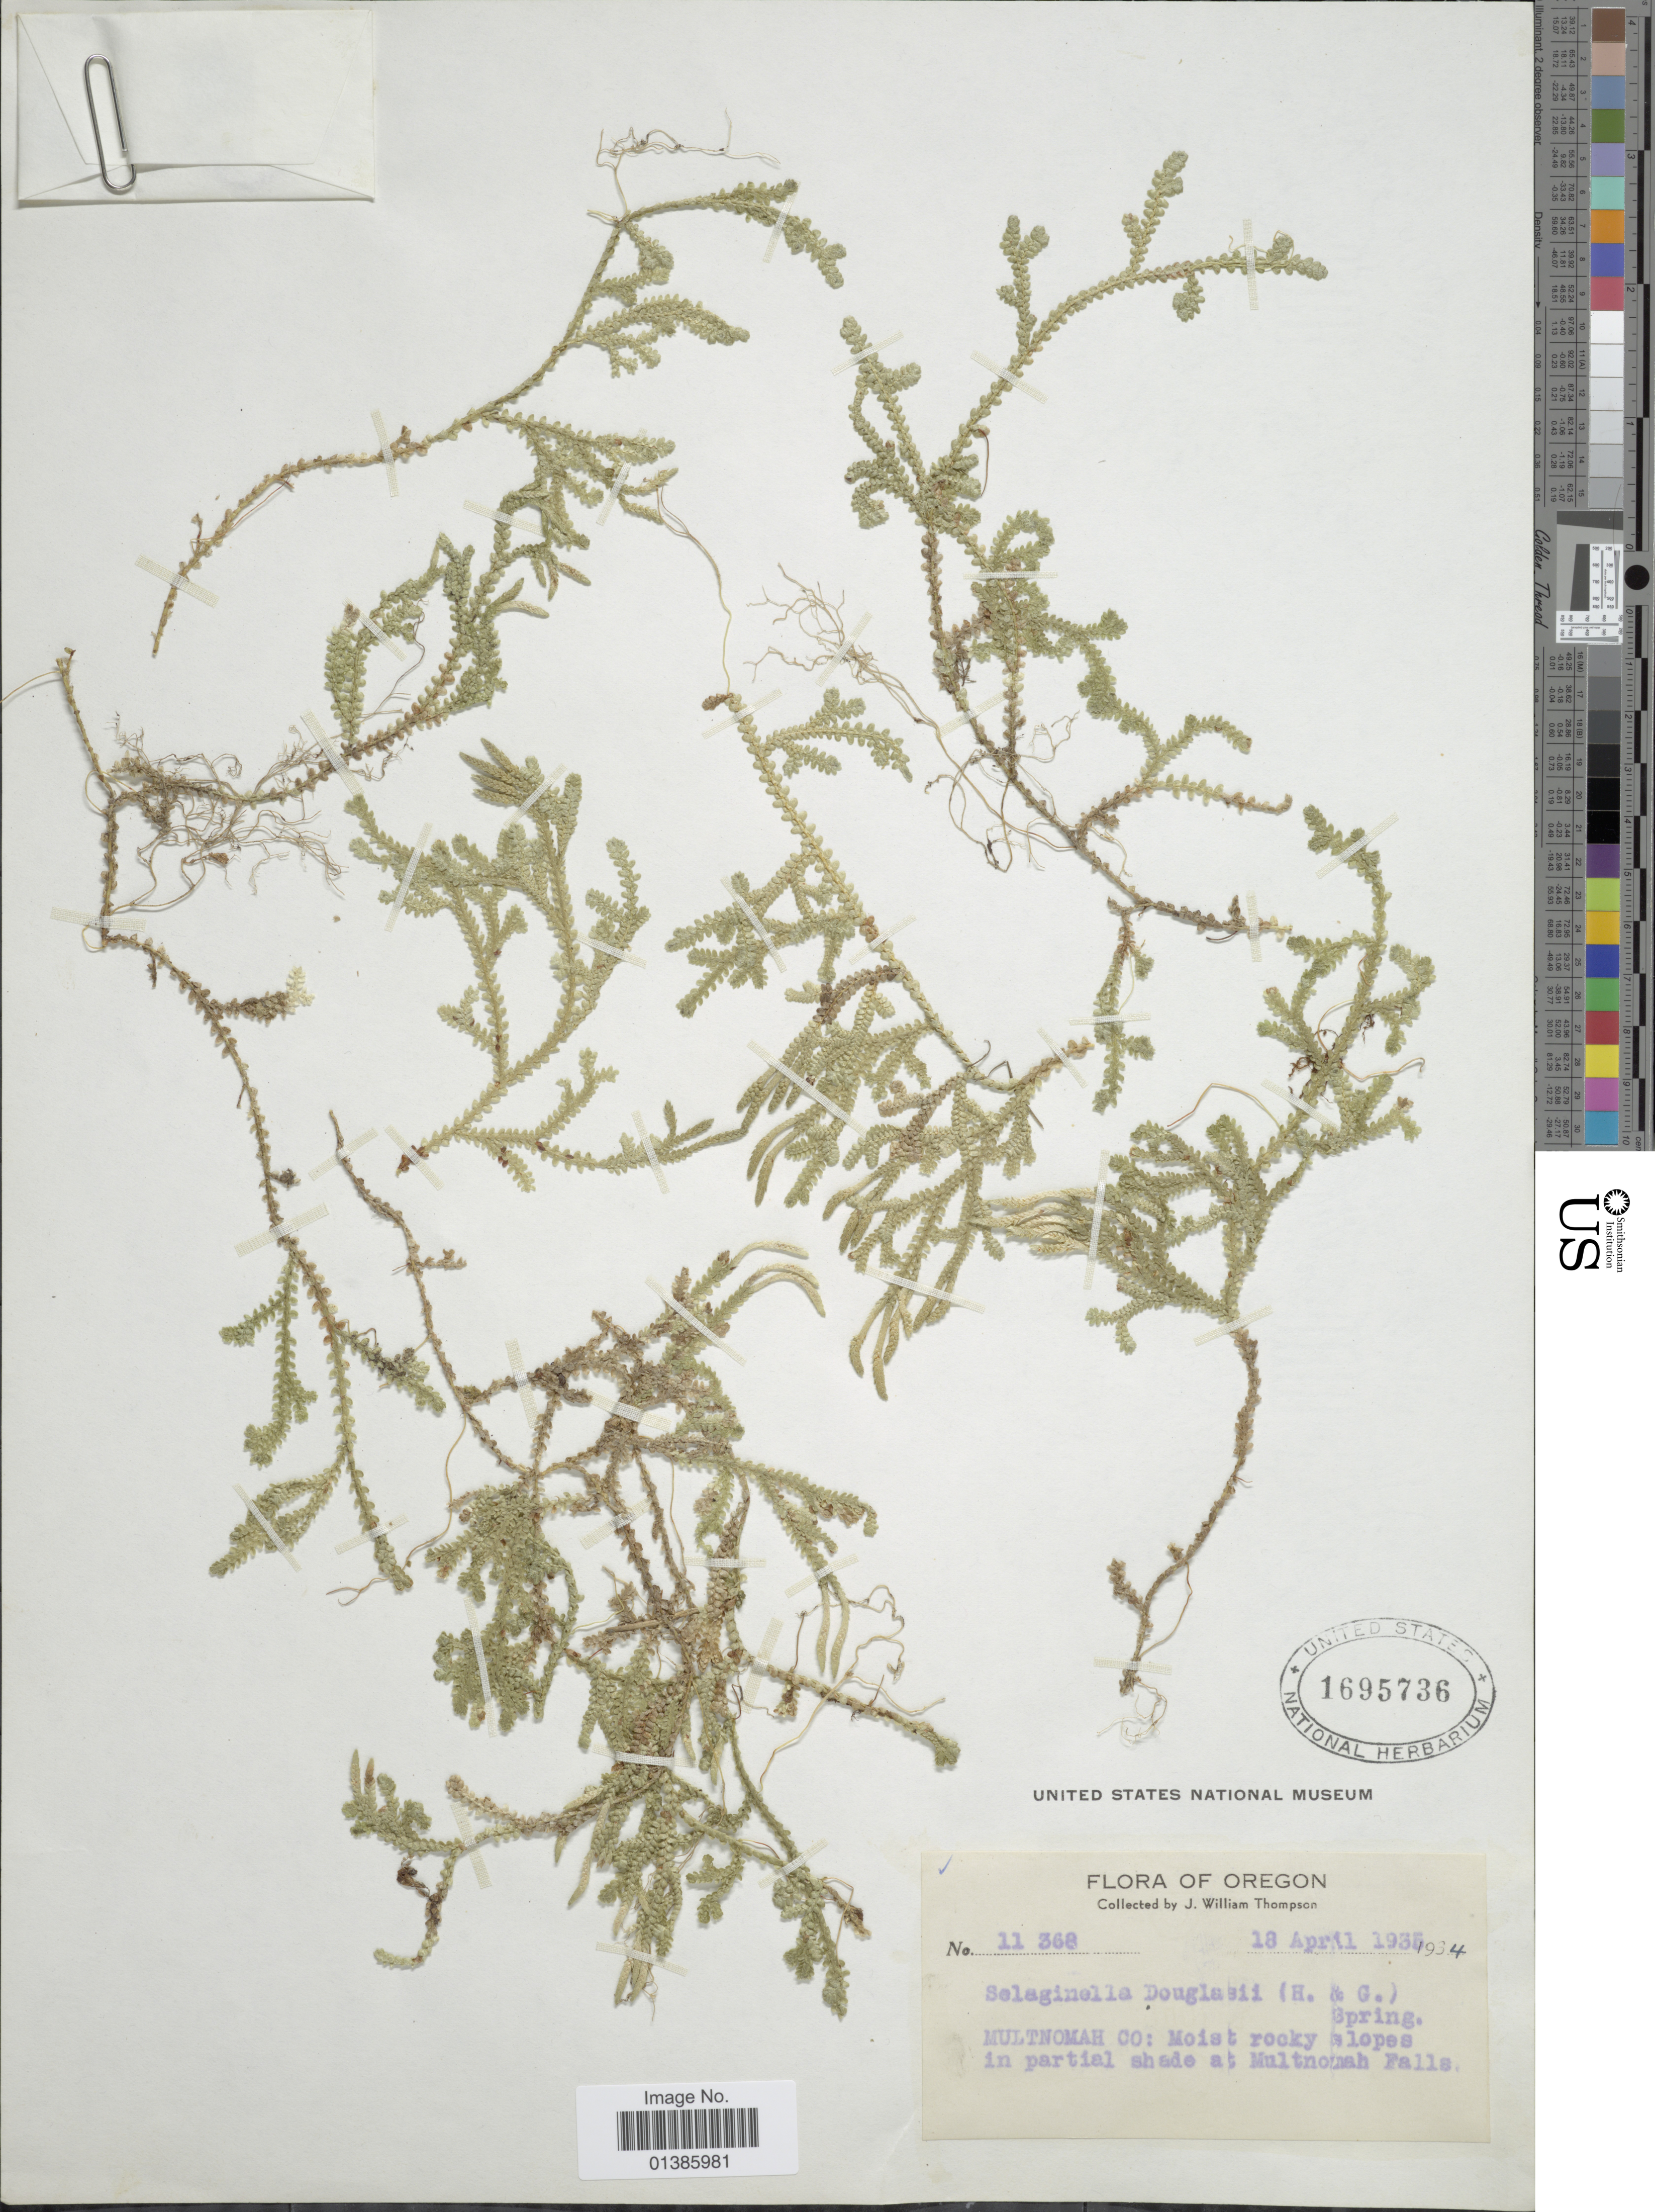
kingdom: Plantae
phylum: Tracheophyta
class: Lycopodiopsida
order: Selaginellales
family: Selaginellaceae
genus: Selaginella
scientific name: Selaginella douglasii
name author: (Hook. & Grev.) Spring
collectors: J. W. Thompson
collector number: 11368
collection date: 1934-04-18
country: United States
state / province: Oregon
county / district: Multnomah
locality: Multnomah Co: Moist rocky slopes in partial shade at Multnomah Falls.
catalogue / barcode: US 1695736